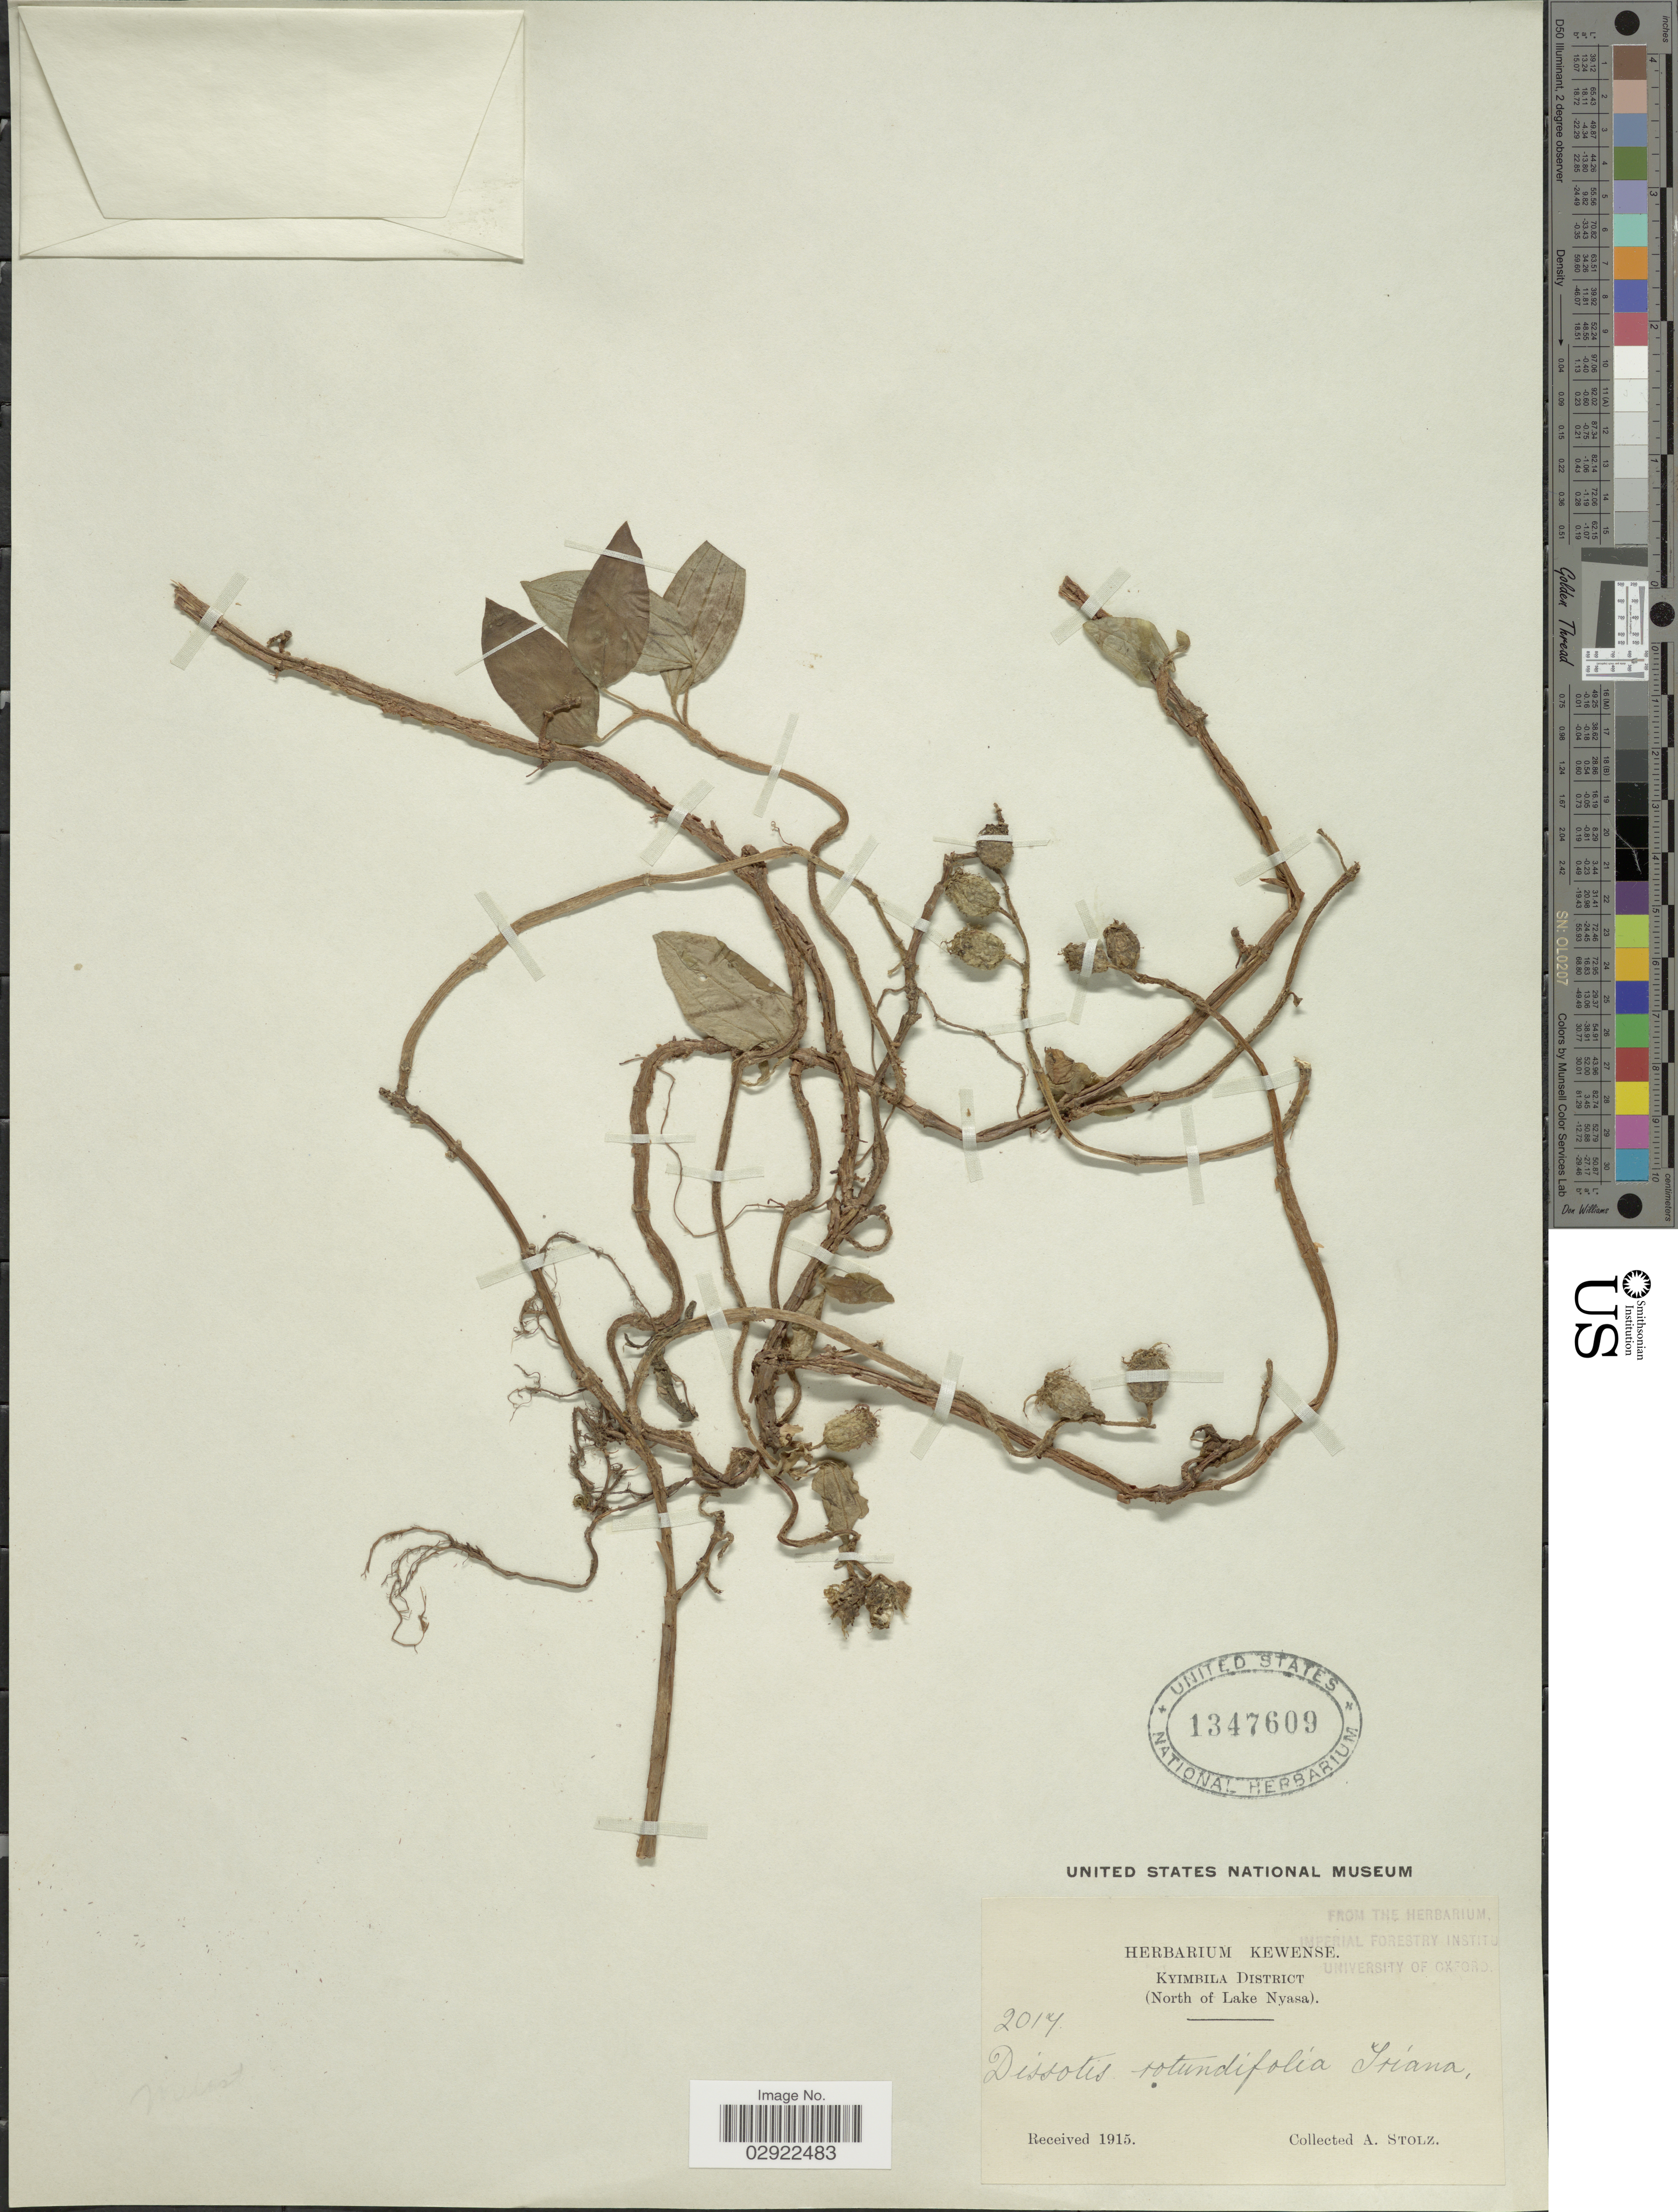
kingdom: Plantae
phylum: Tracheophyta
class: Magnoliopsida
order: Myrtales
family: Melastomataceae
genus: Heterotis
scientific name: Heterotis rotundifolia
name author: (Sm.) Jacq.-Fél.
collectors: A. Stolz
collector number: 2014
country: Tanzania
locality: Kyimbila District (North of Lake Nyasa).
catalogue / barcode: US 1347609